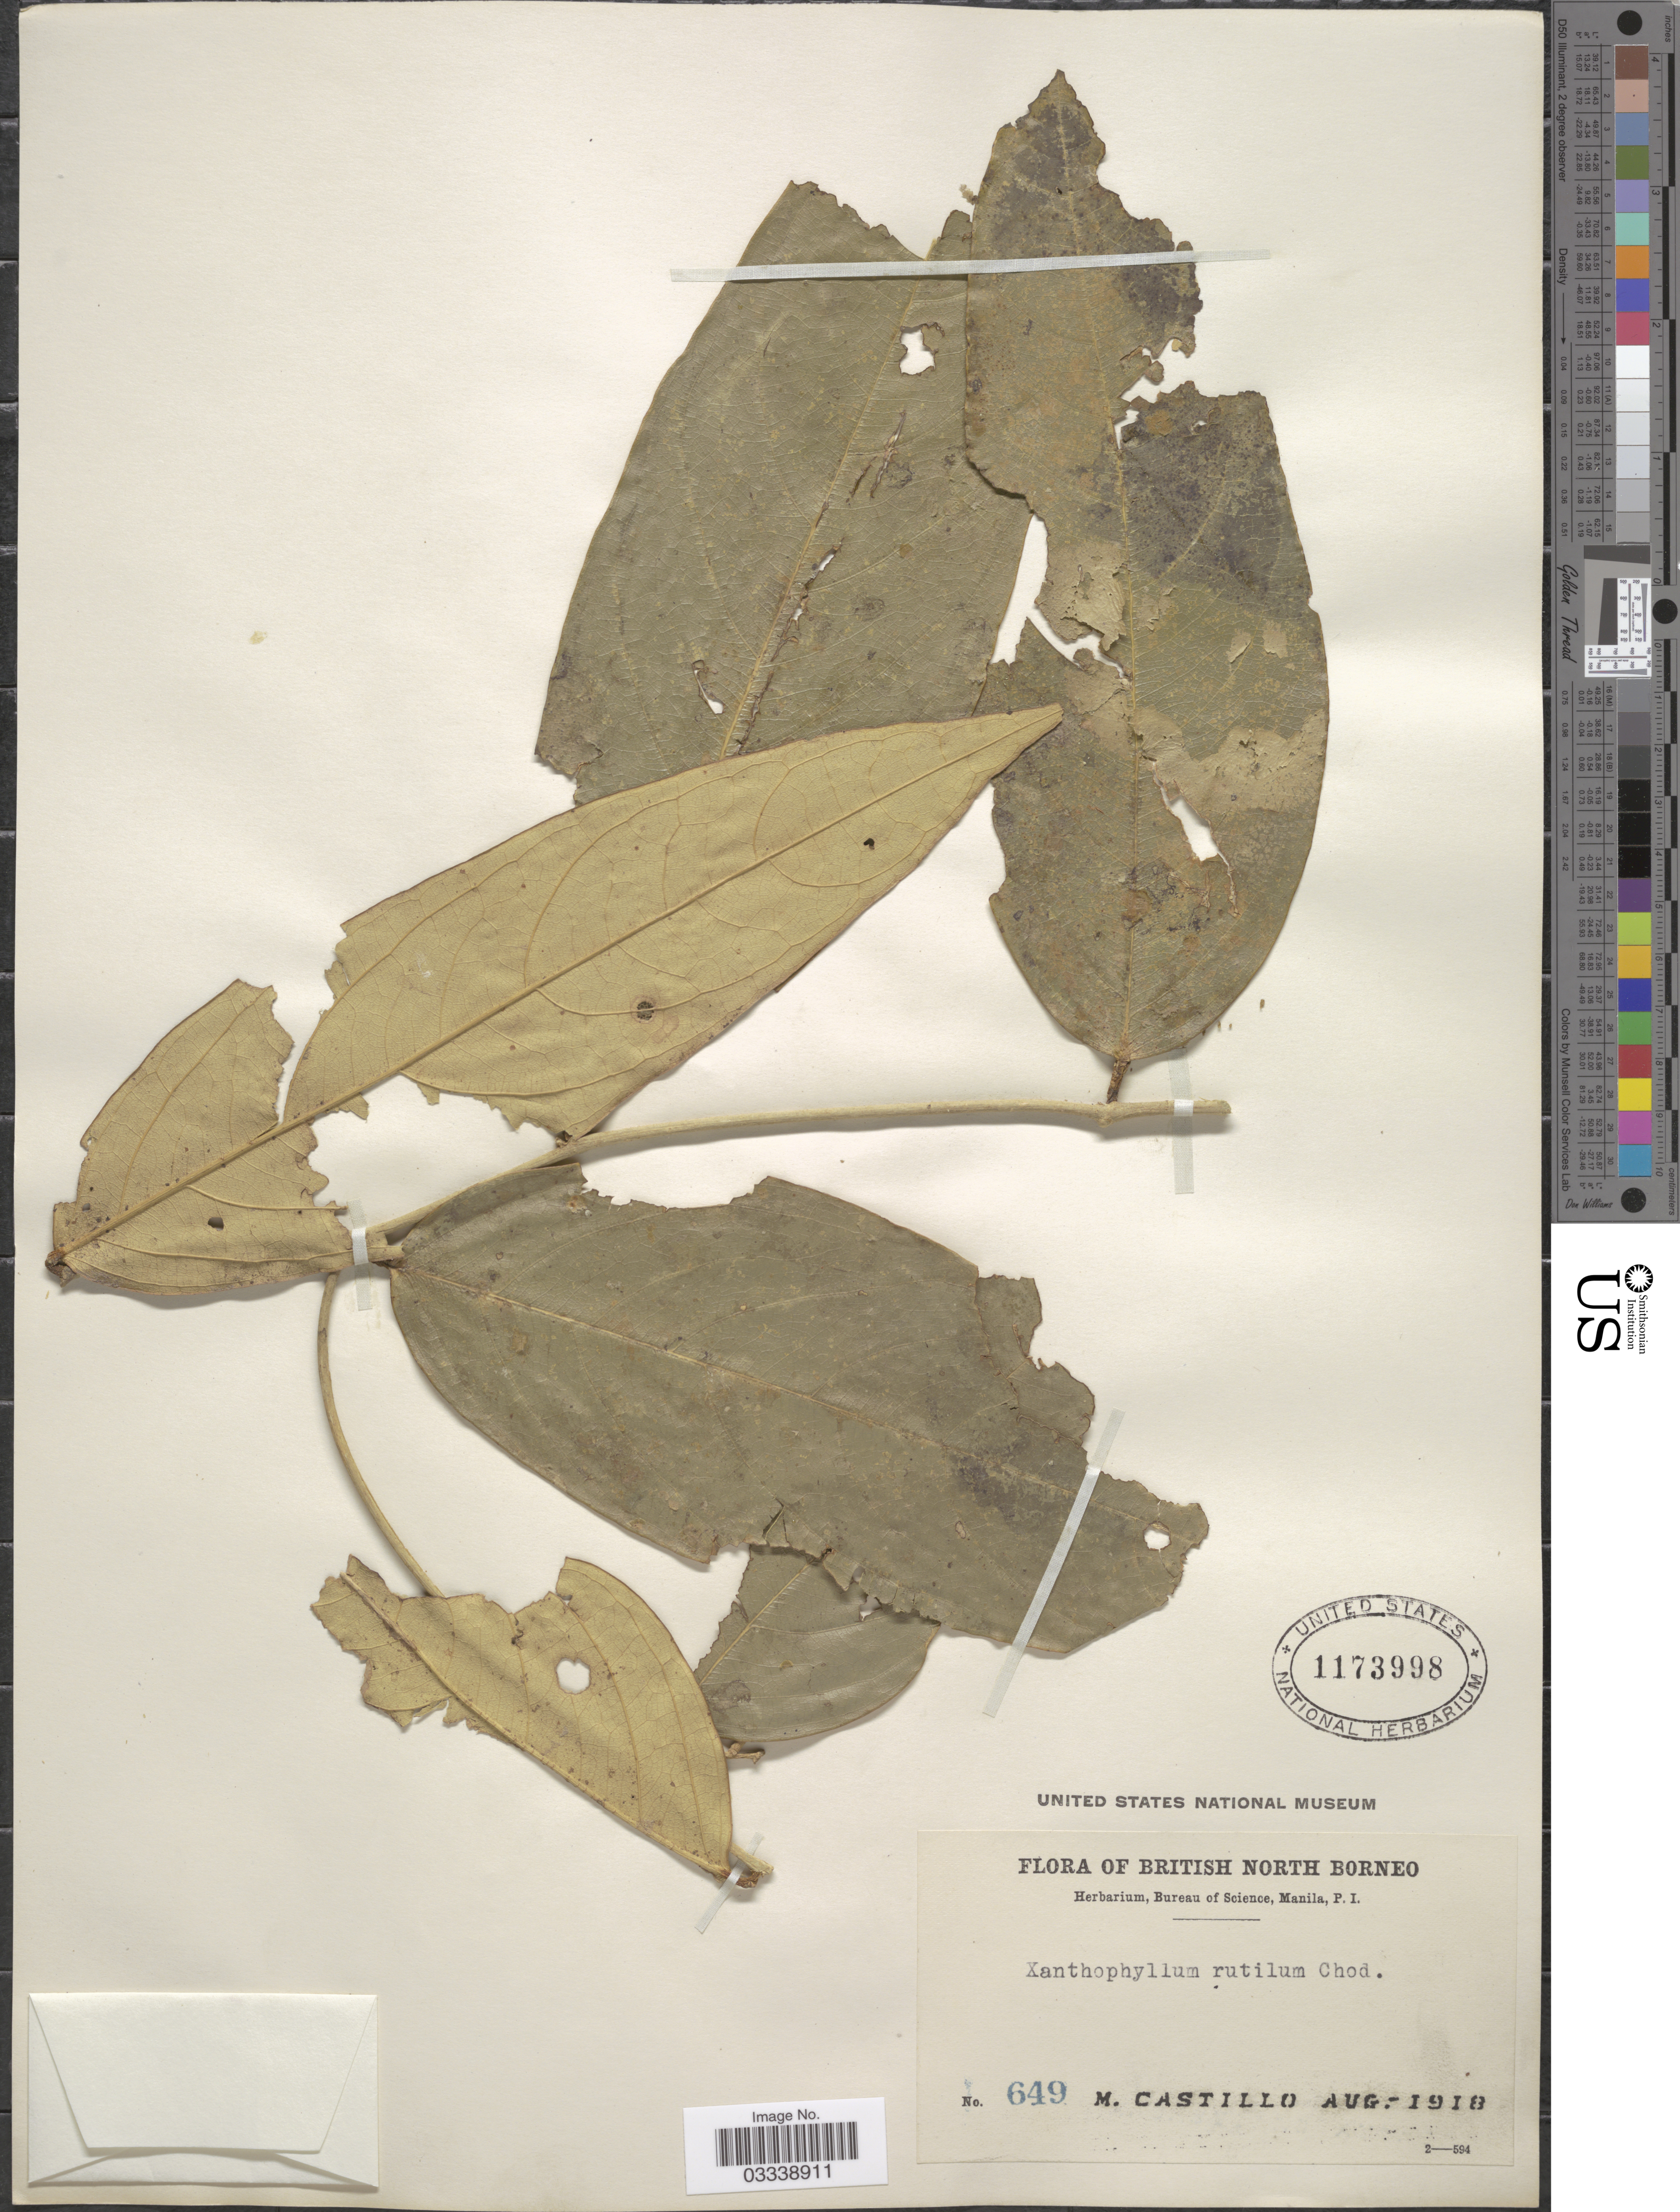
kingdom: Plantae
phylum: Tracheophyta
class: Magnoliopsida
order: Fabales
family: Polygalaceae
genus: Xanthophyllum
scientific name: Xanthophyllum rutilum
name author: Chodat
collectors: M. Castillo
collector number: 649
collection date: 1918-08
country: Malaysia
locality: British North Borneo.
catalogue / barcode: US 1173998